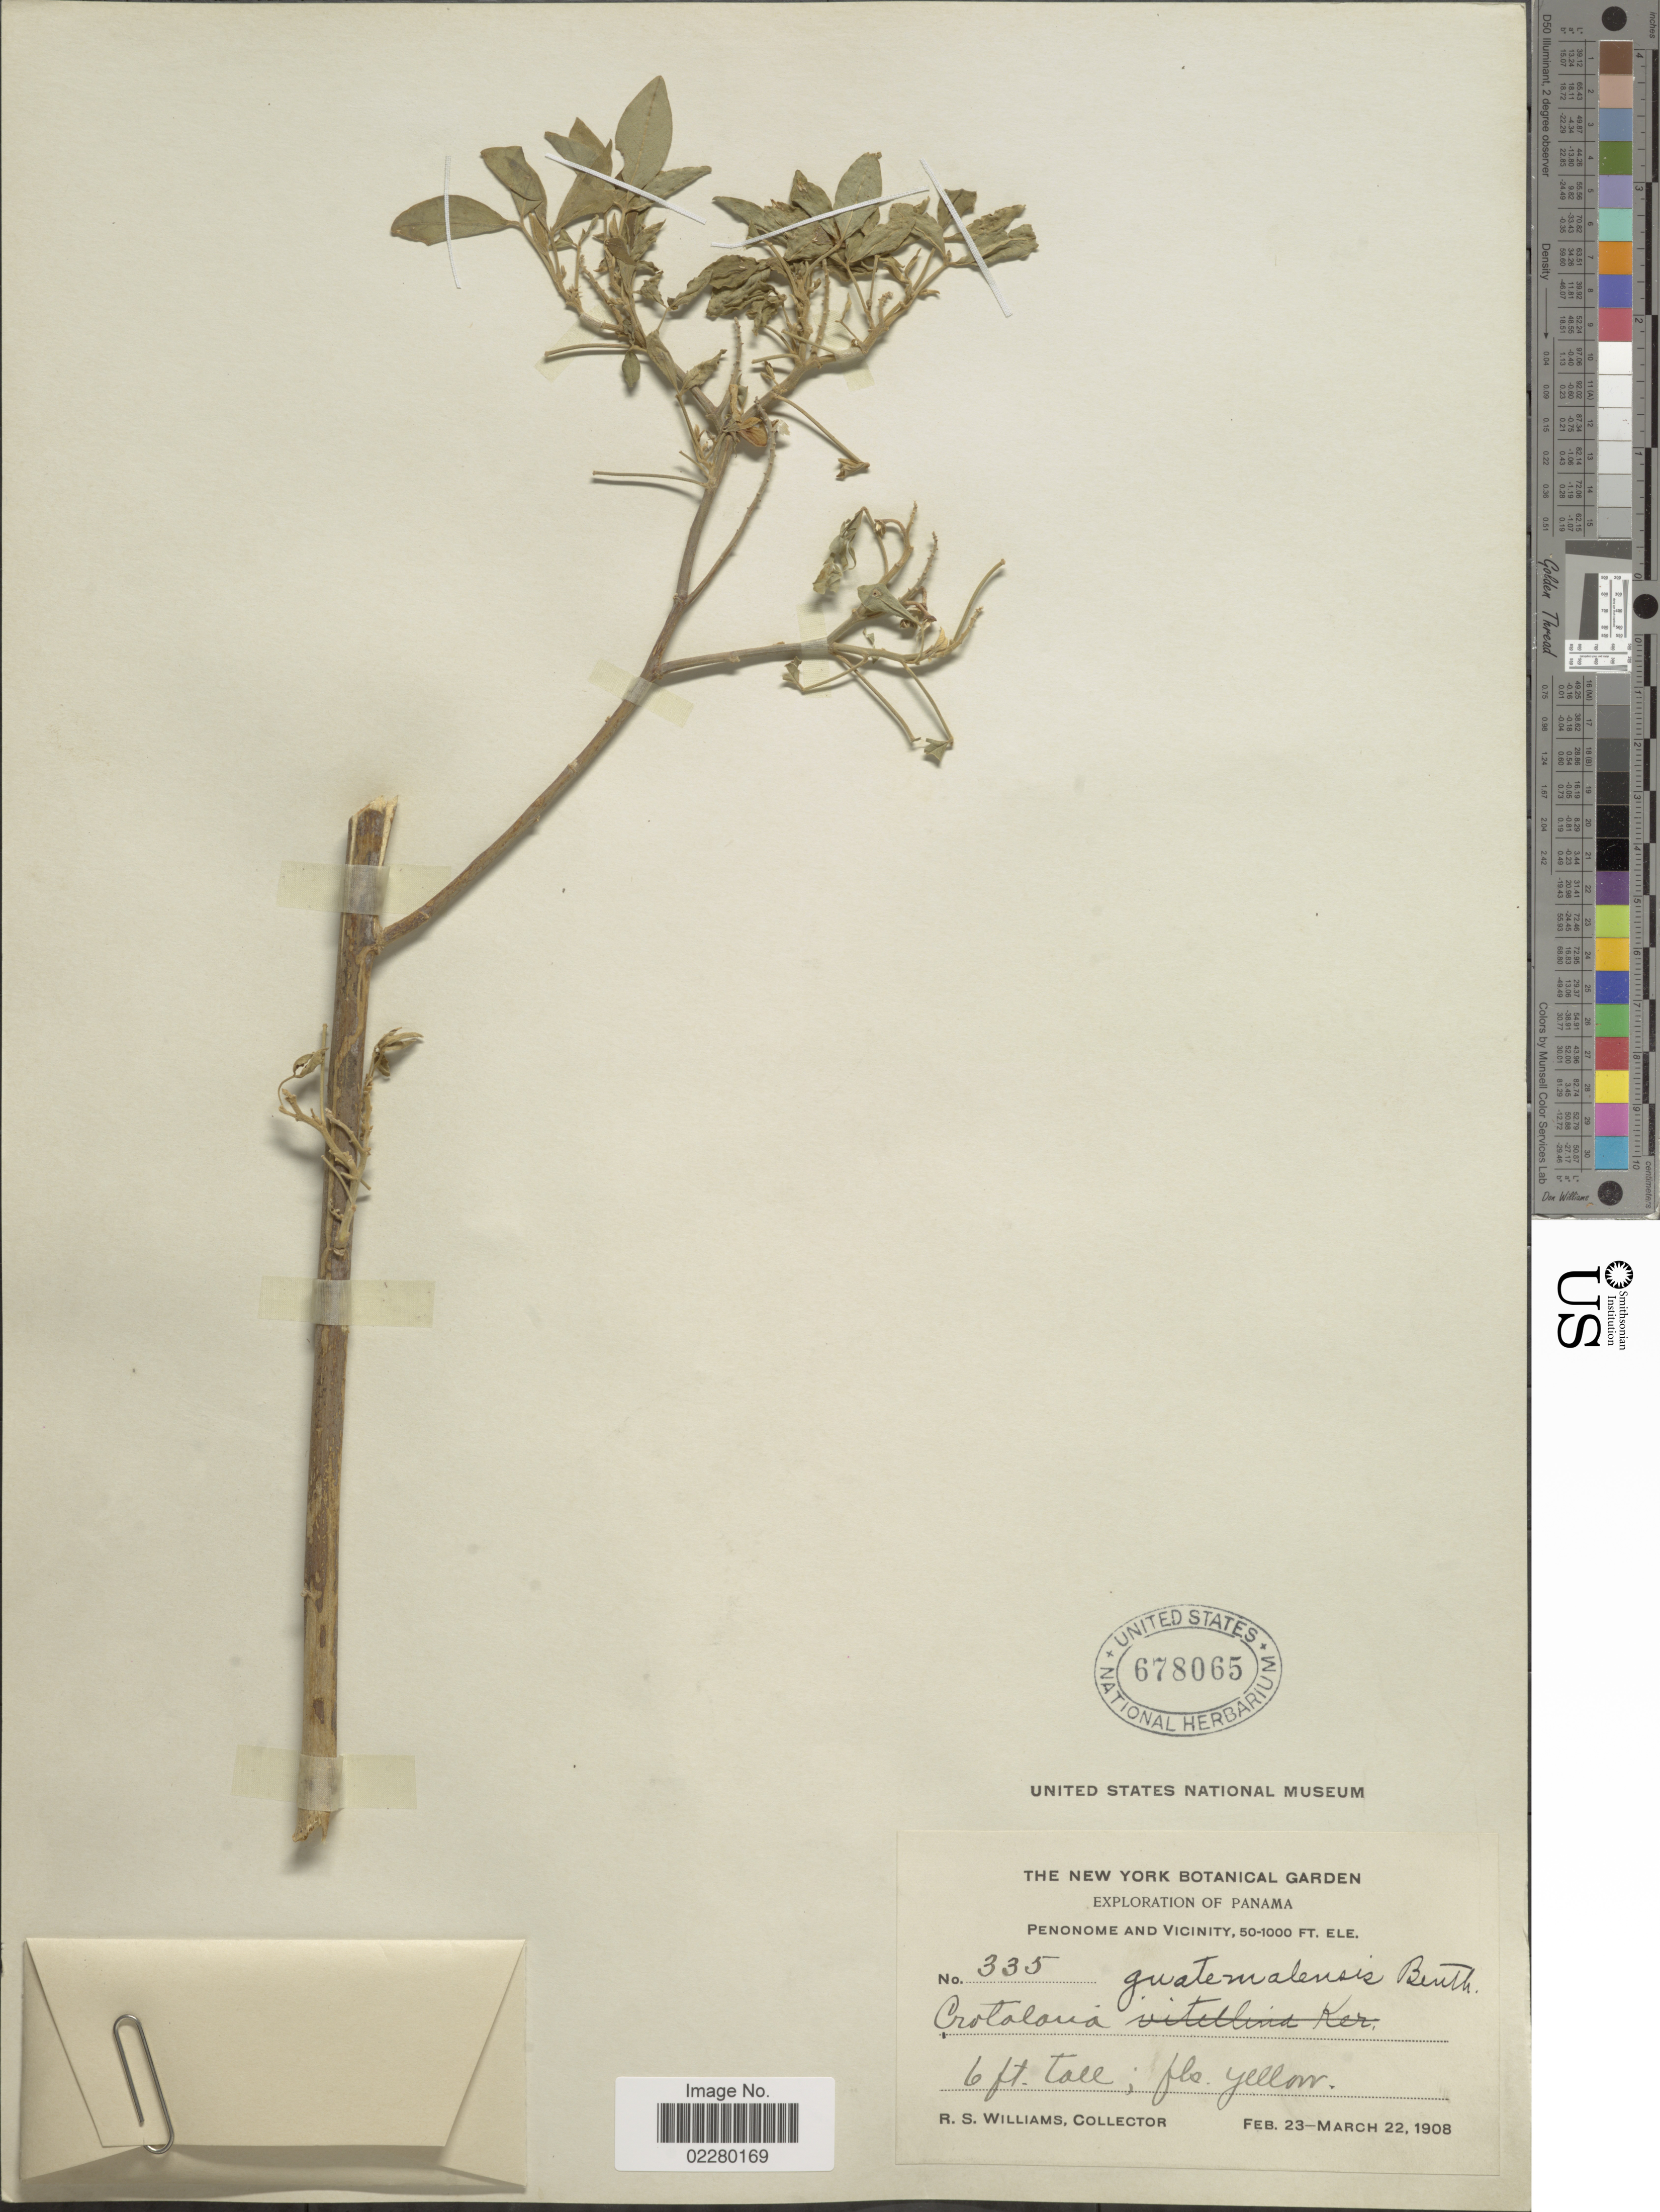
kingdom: Plantae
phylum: Tracheophyta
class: Magnoliopsida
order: Fabales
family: Fabaceae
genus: Crotalaria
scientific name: Crotalaria juncea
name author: L.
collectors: R. S. Williams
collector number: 335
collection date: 1908-02-23/1908-03-22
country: Panama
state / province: Panamá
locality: Penonome and Vicinity.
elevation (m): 15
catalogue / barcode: US 678065